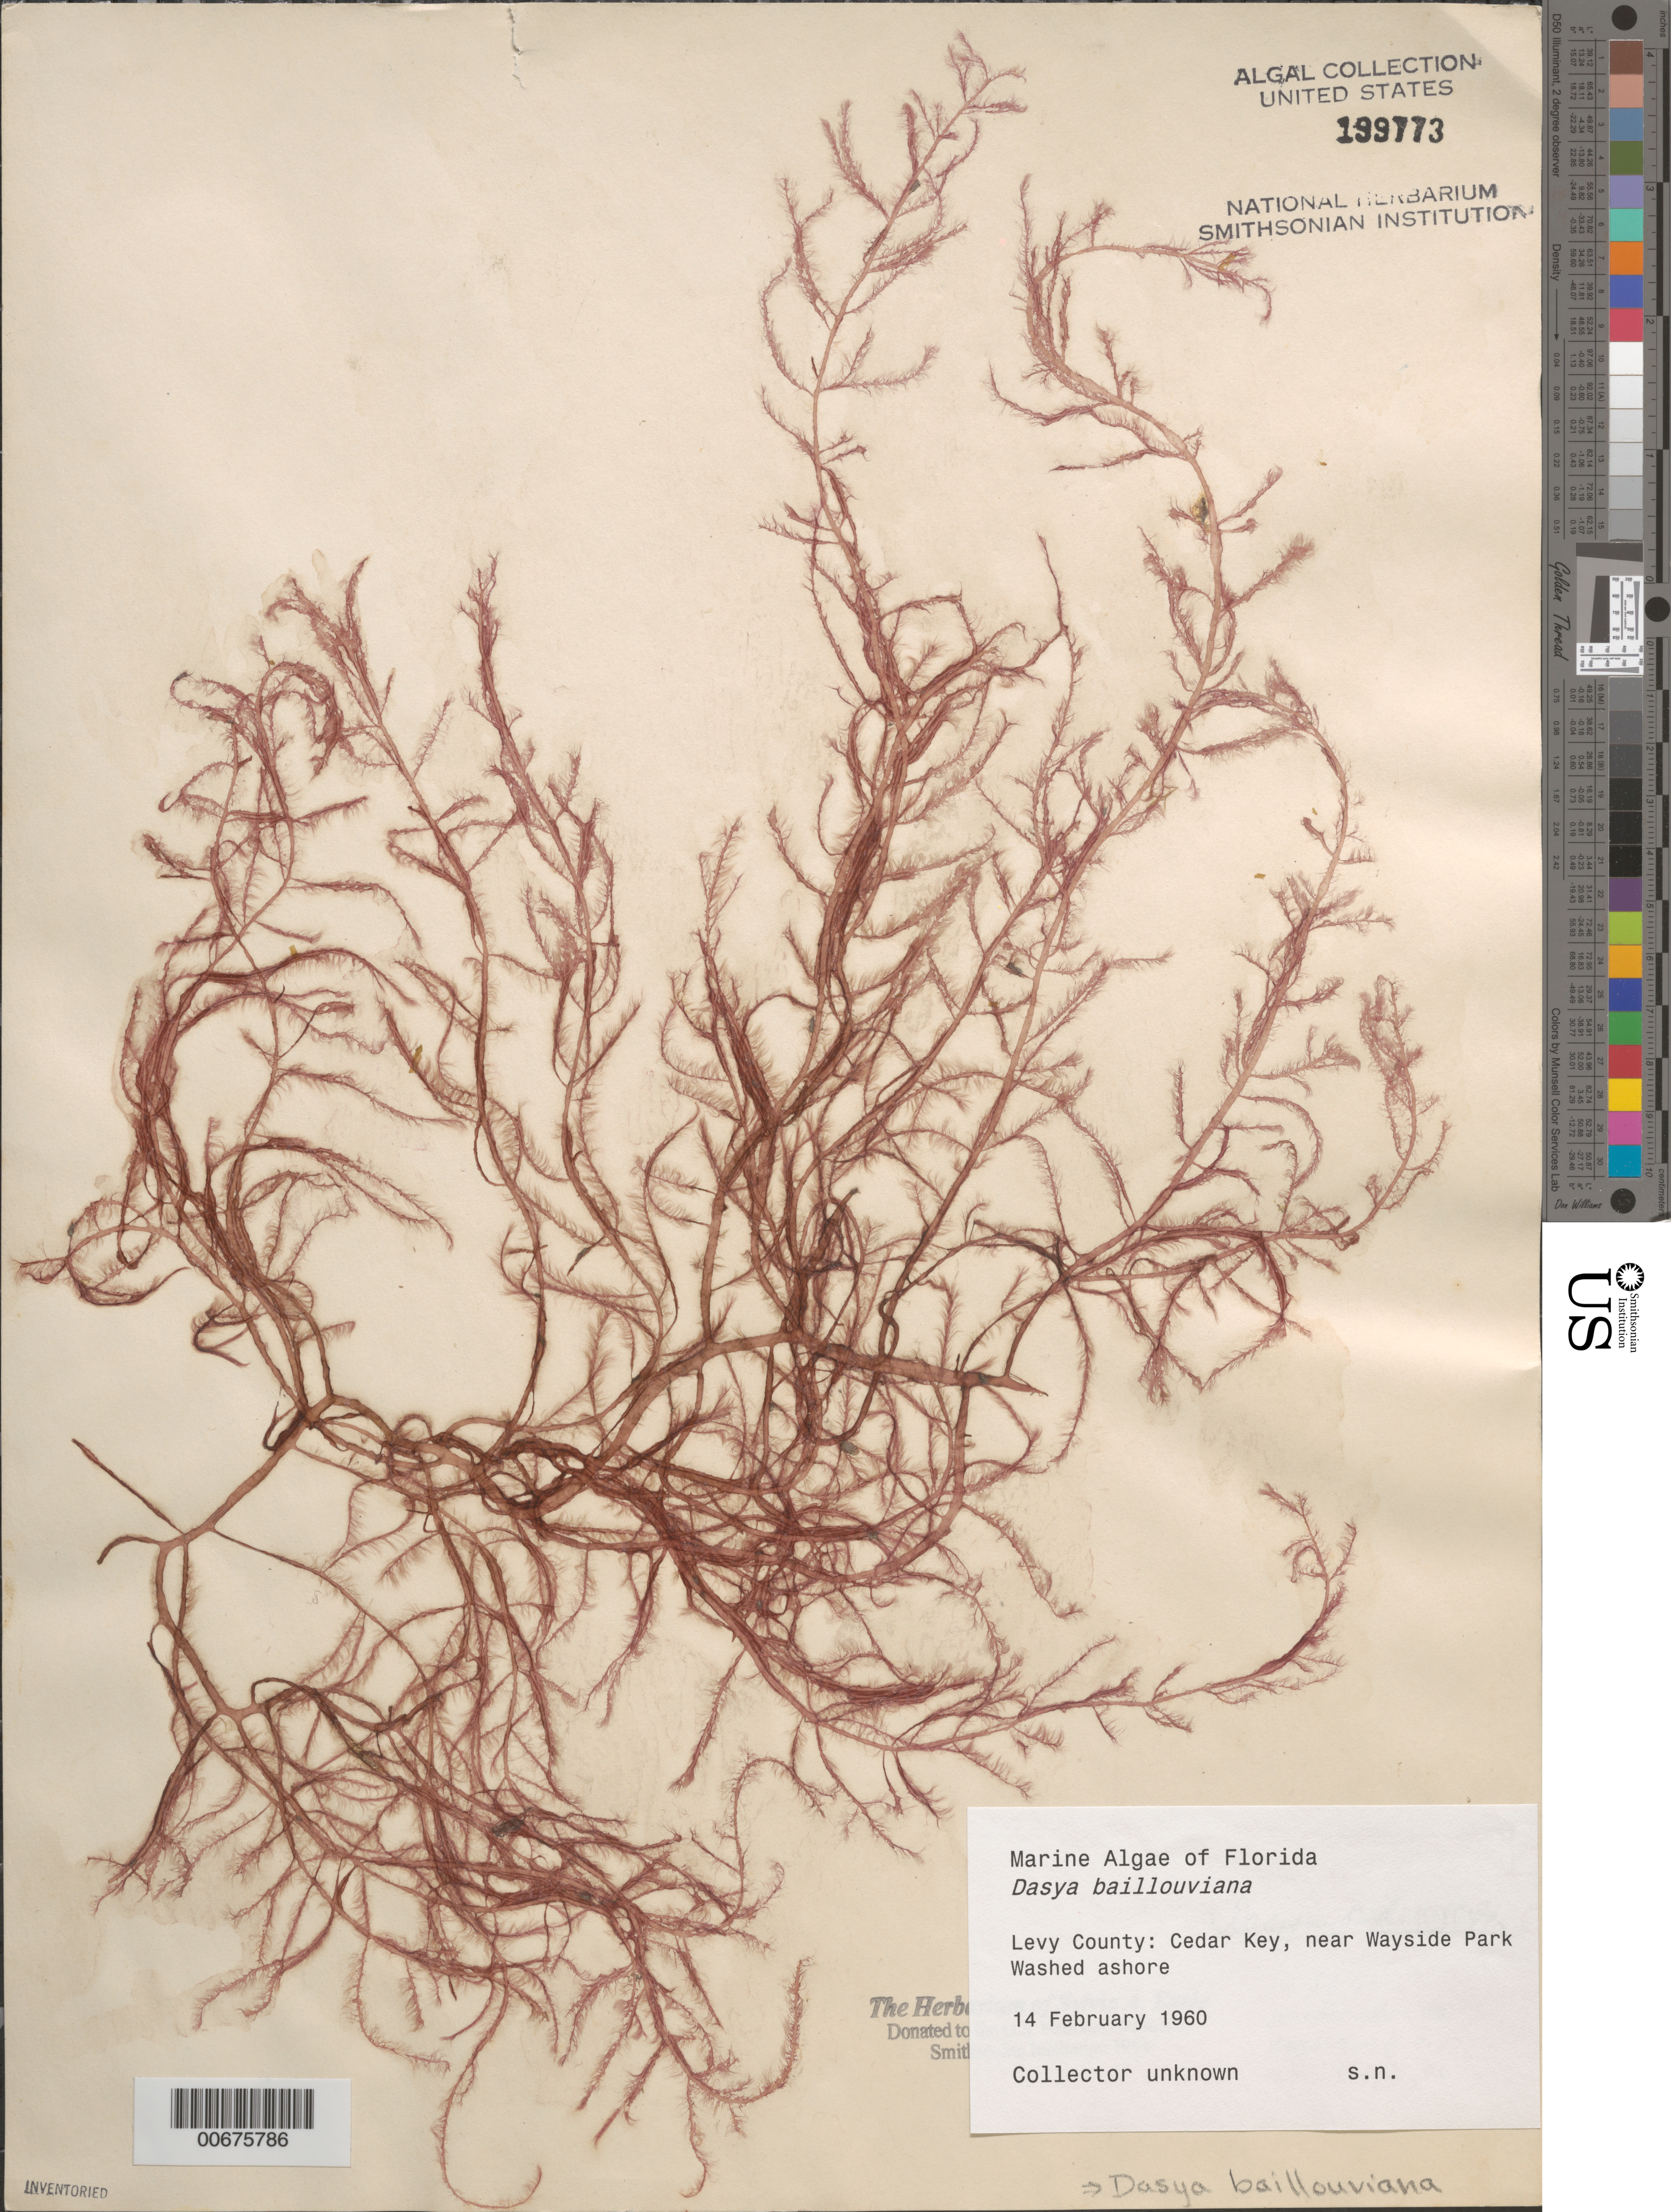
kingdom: Plantae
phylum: Rhodophyta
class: Florideophyceae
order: Ceramiales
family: Dasyaceae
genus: Dasya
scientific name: Dasya pedicellata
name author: (C. Agardh) C. Agardh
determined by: Algae name updating Project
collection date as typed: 14 Feb 1960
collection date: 1960-02-14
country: United States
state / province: Florida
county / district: Levy County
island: Way Key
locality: Cedar Key (town), near Wayside Park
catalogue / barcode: US 199773